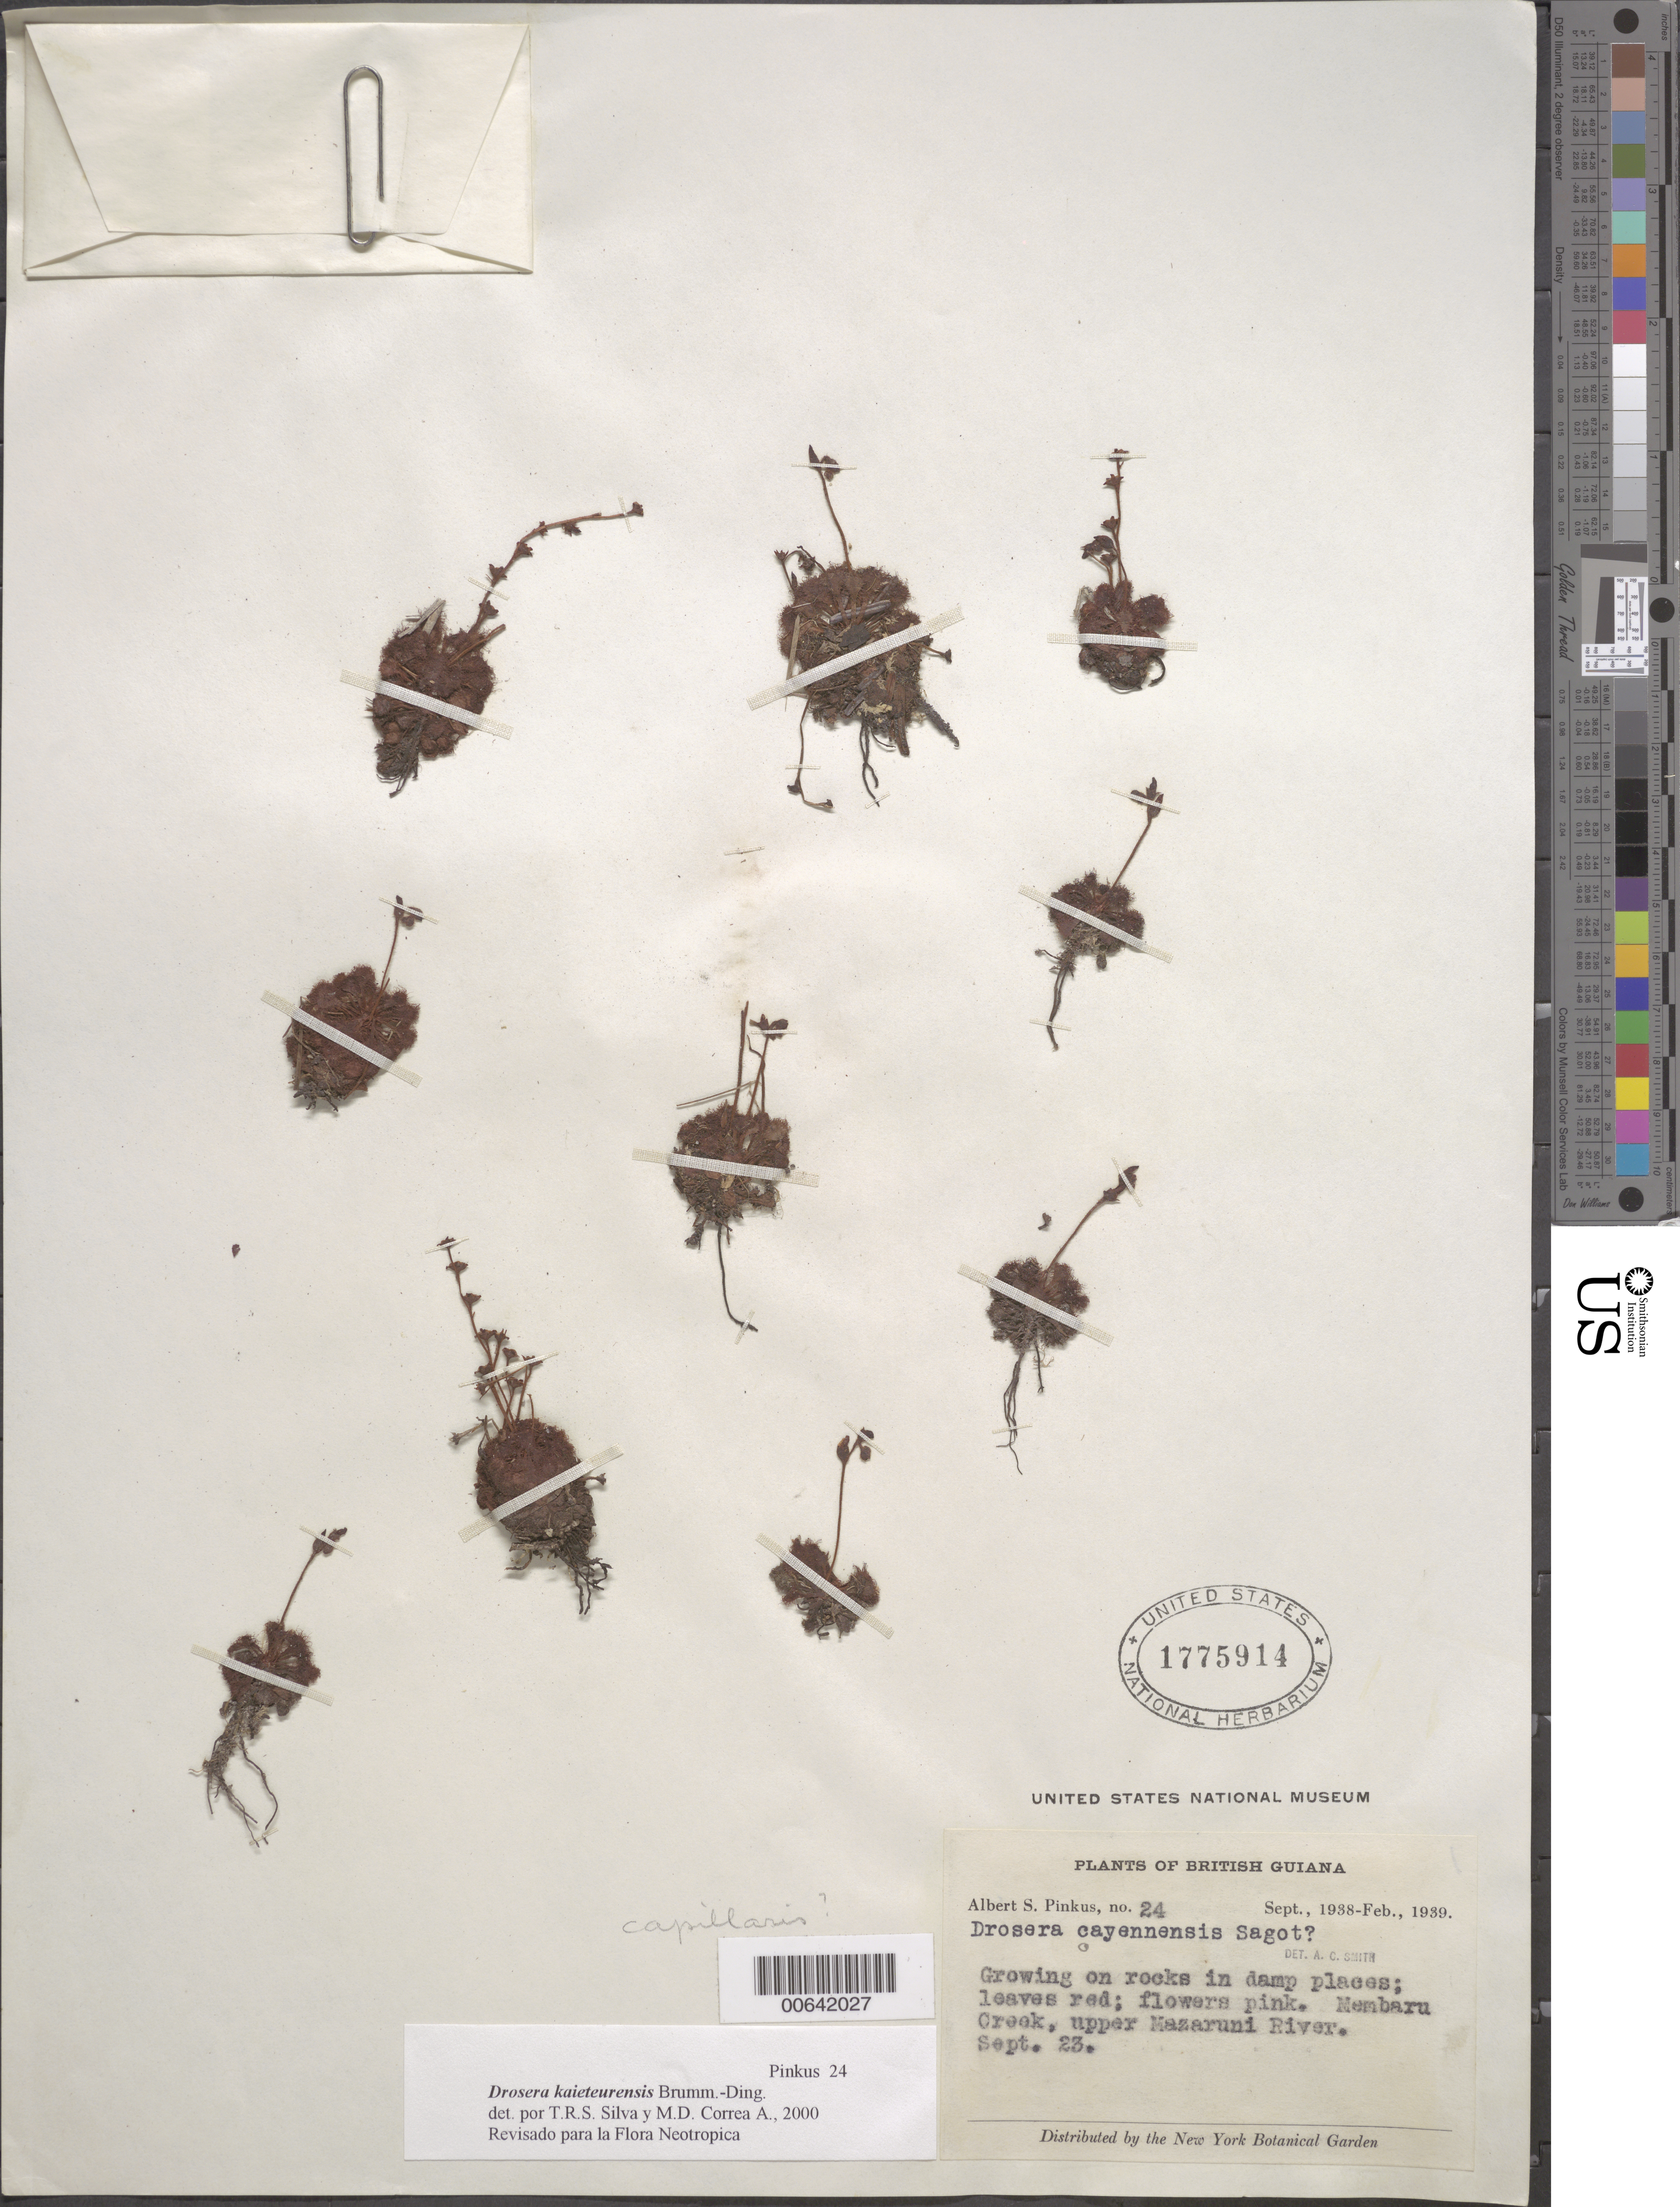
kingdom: Plantae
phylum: Tracheophyta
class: Magnoliopsida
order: Caryophyllales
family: Droseraceae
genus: Drosera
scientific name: Drosera kaieteurensis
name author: Brumm.-Ding.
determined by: Silva, T. R. S. & Correa A. , M. D.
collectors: A. Pinkus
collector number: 24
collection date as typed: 23 Sep 1938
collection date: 1938-09-23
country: Guyana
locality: Nembaru Creek, upper Nazaruni River.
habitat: On rocks in damp places.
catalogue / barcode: US 1775914